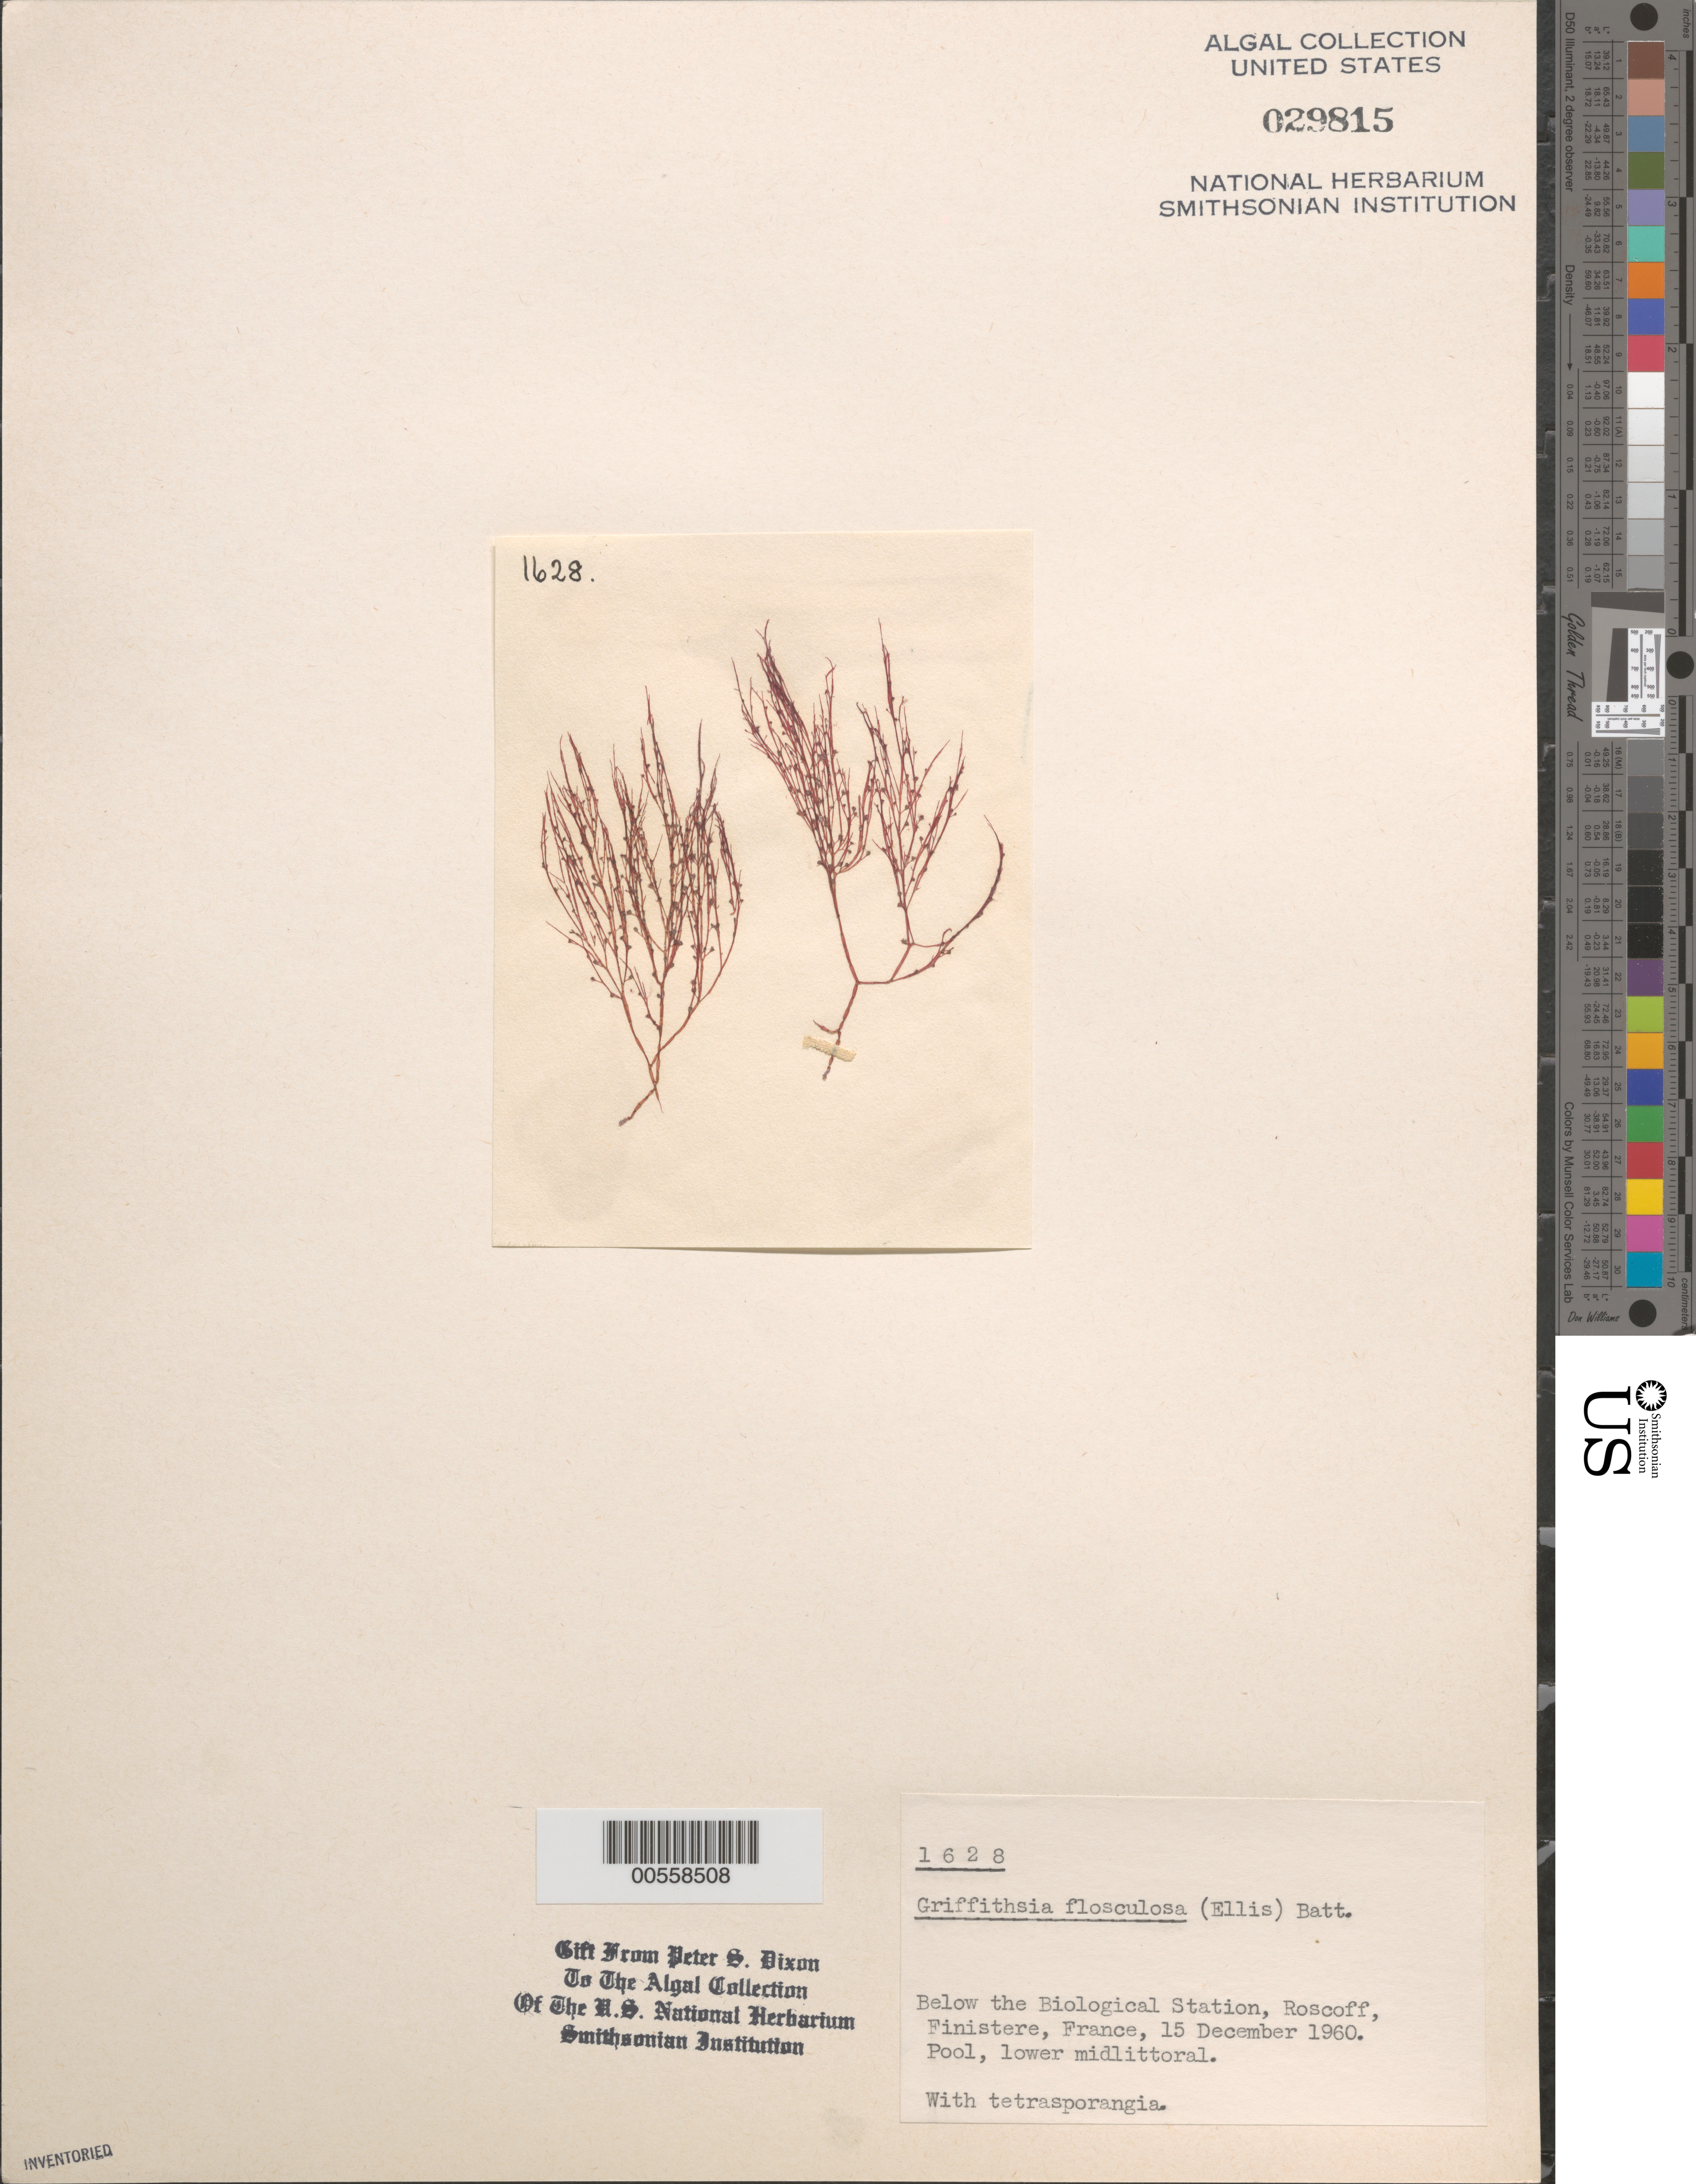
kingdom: Plantae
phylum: Rhodophyta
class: Florideophyceae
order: Ceramiales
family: Wrangeliaceae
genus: Halurus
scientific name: Halurus flosculosus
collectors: P. S. Dixon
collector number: PSD 1628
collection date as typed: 15 Dec 1960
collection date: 1960-12-15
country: France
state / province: Bretagne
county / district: Finistère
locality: Roscoff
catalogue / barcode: US 29815